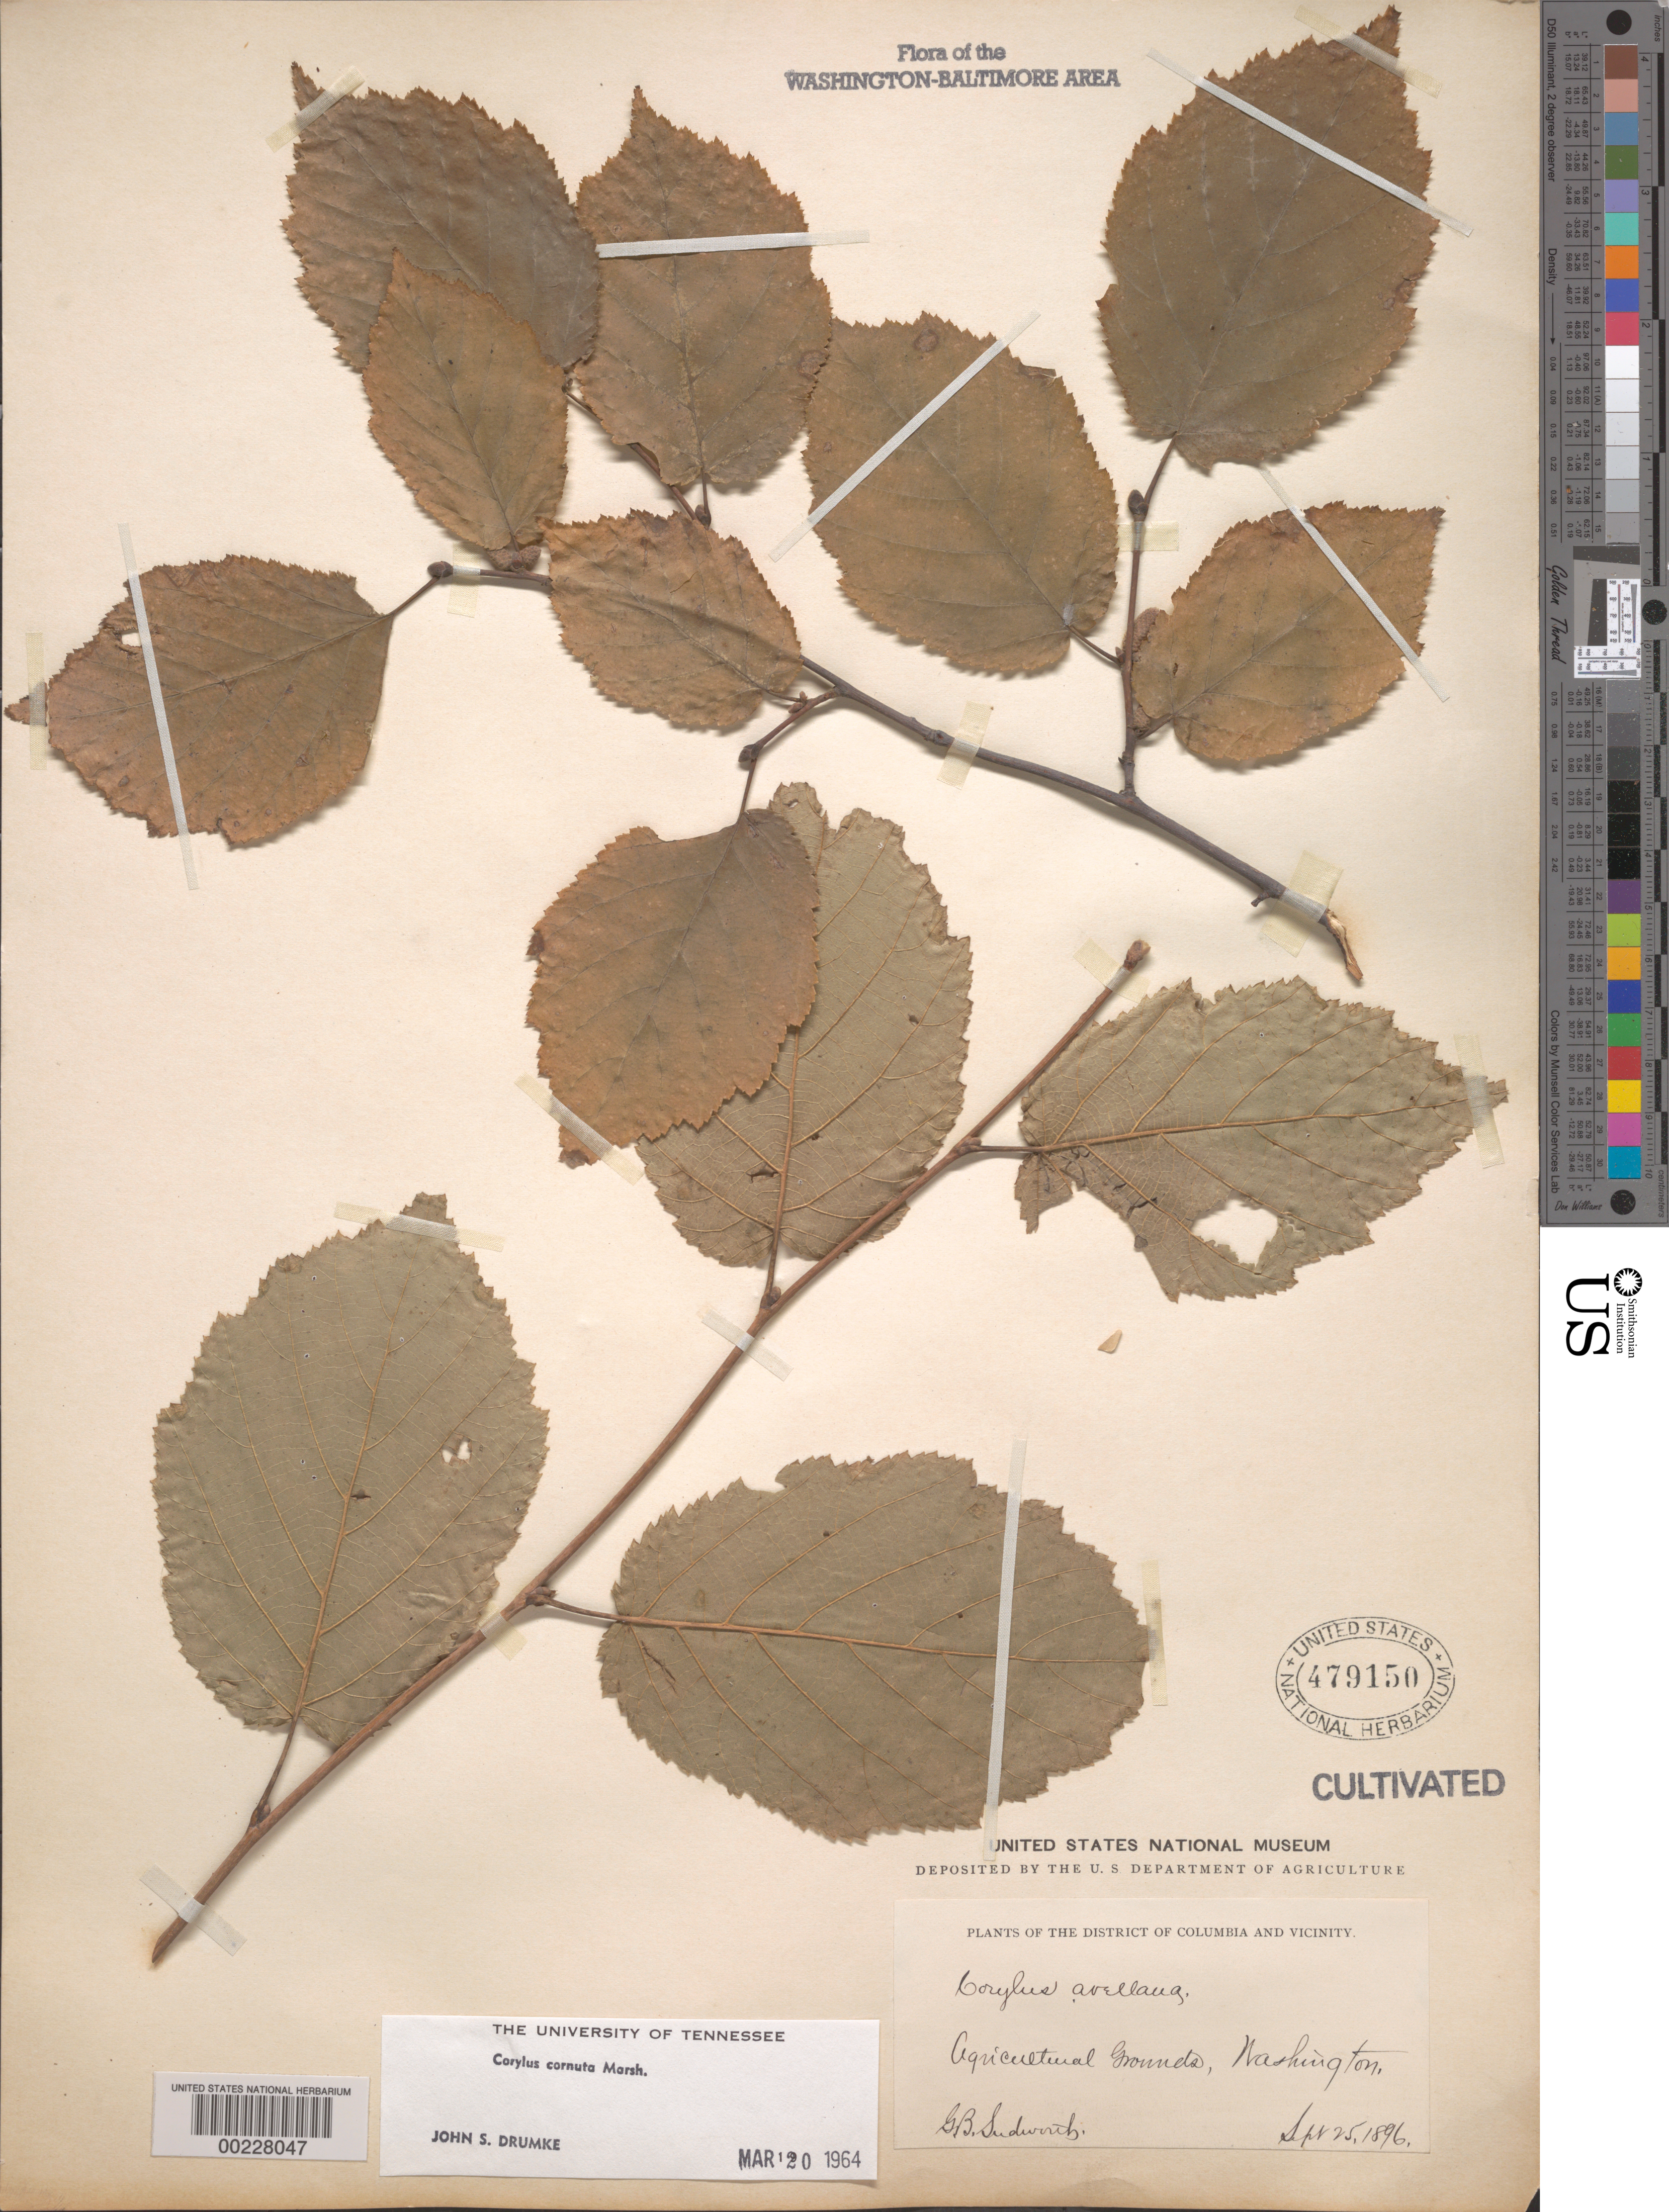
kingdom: Plantae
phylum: Tracheophyta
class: Magnoliopsida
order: Fagales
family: Betulaceae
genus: Corylus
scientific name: Corylus cornuta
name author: Marshall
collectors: G. B. Sudworth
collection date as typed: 25 Sep 1896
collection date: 1896-09-25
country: United States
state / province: District of Columbia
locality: Agricultural grounds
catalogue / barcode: US 479150